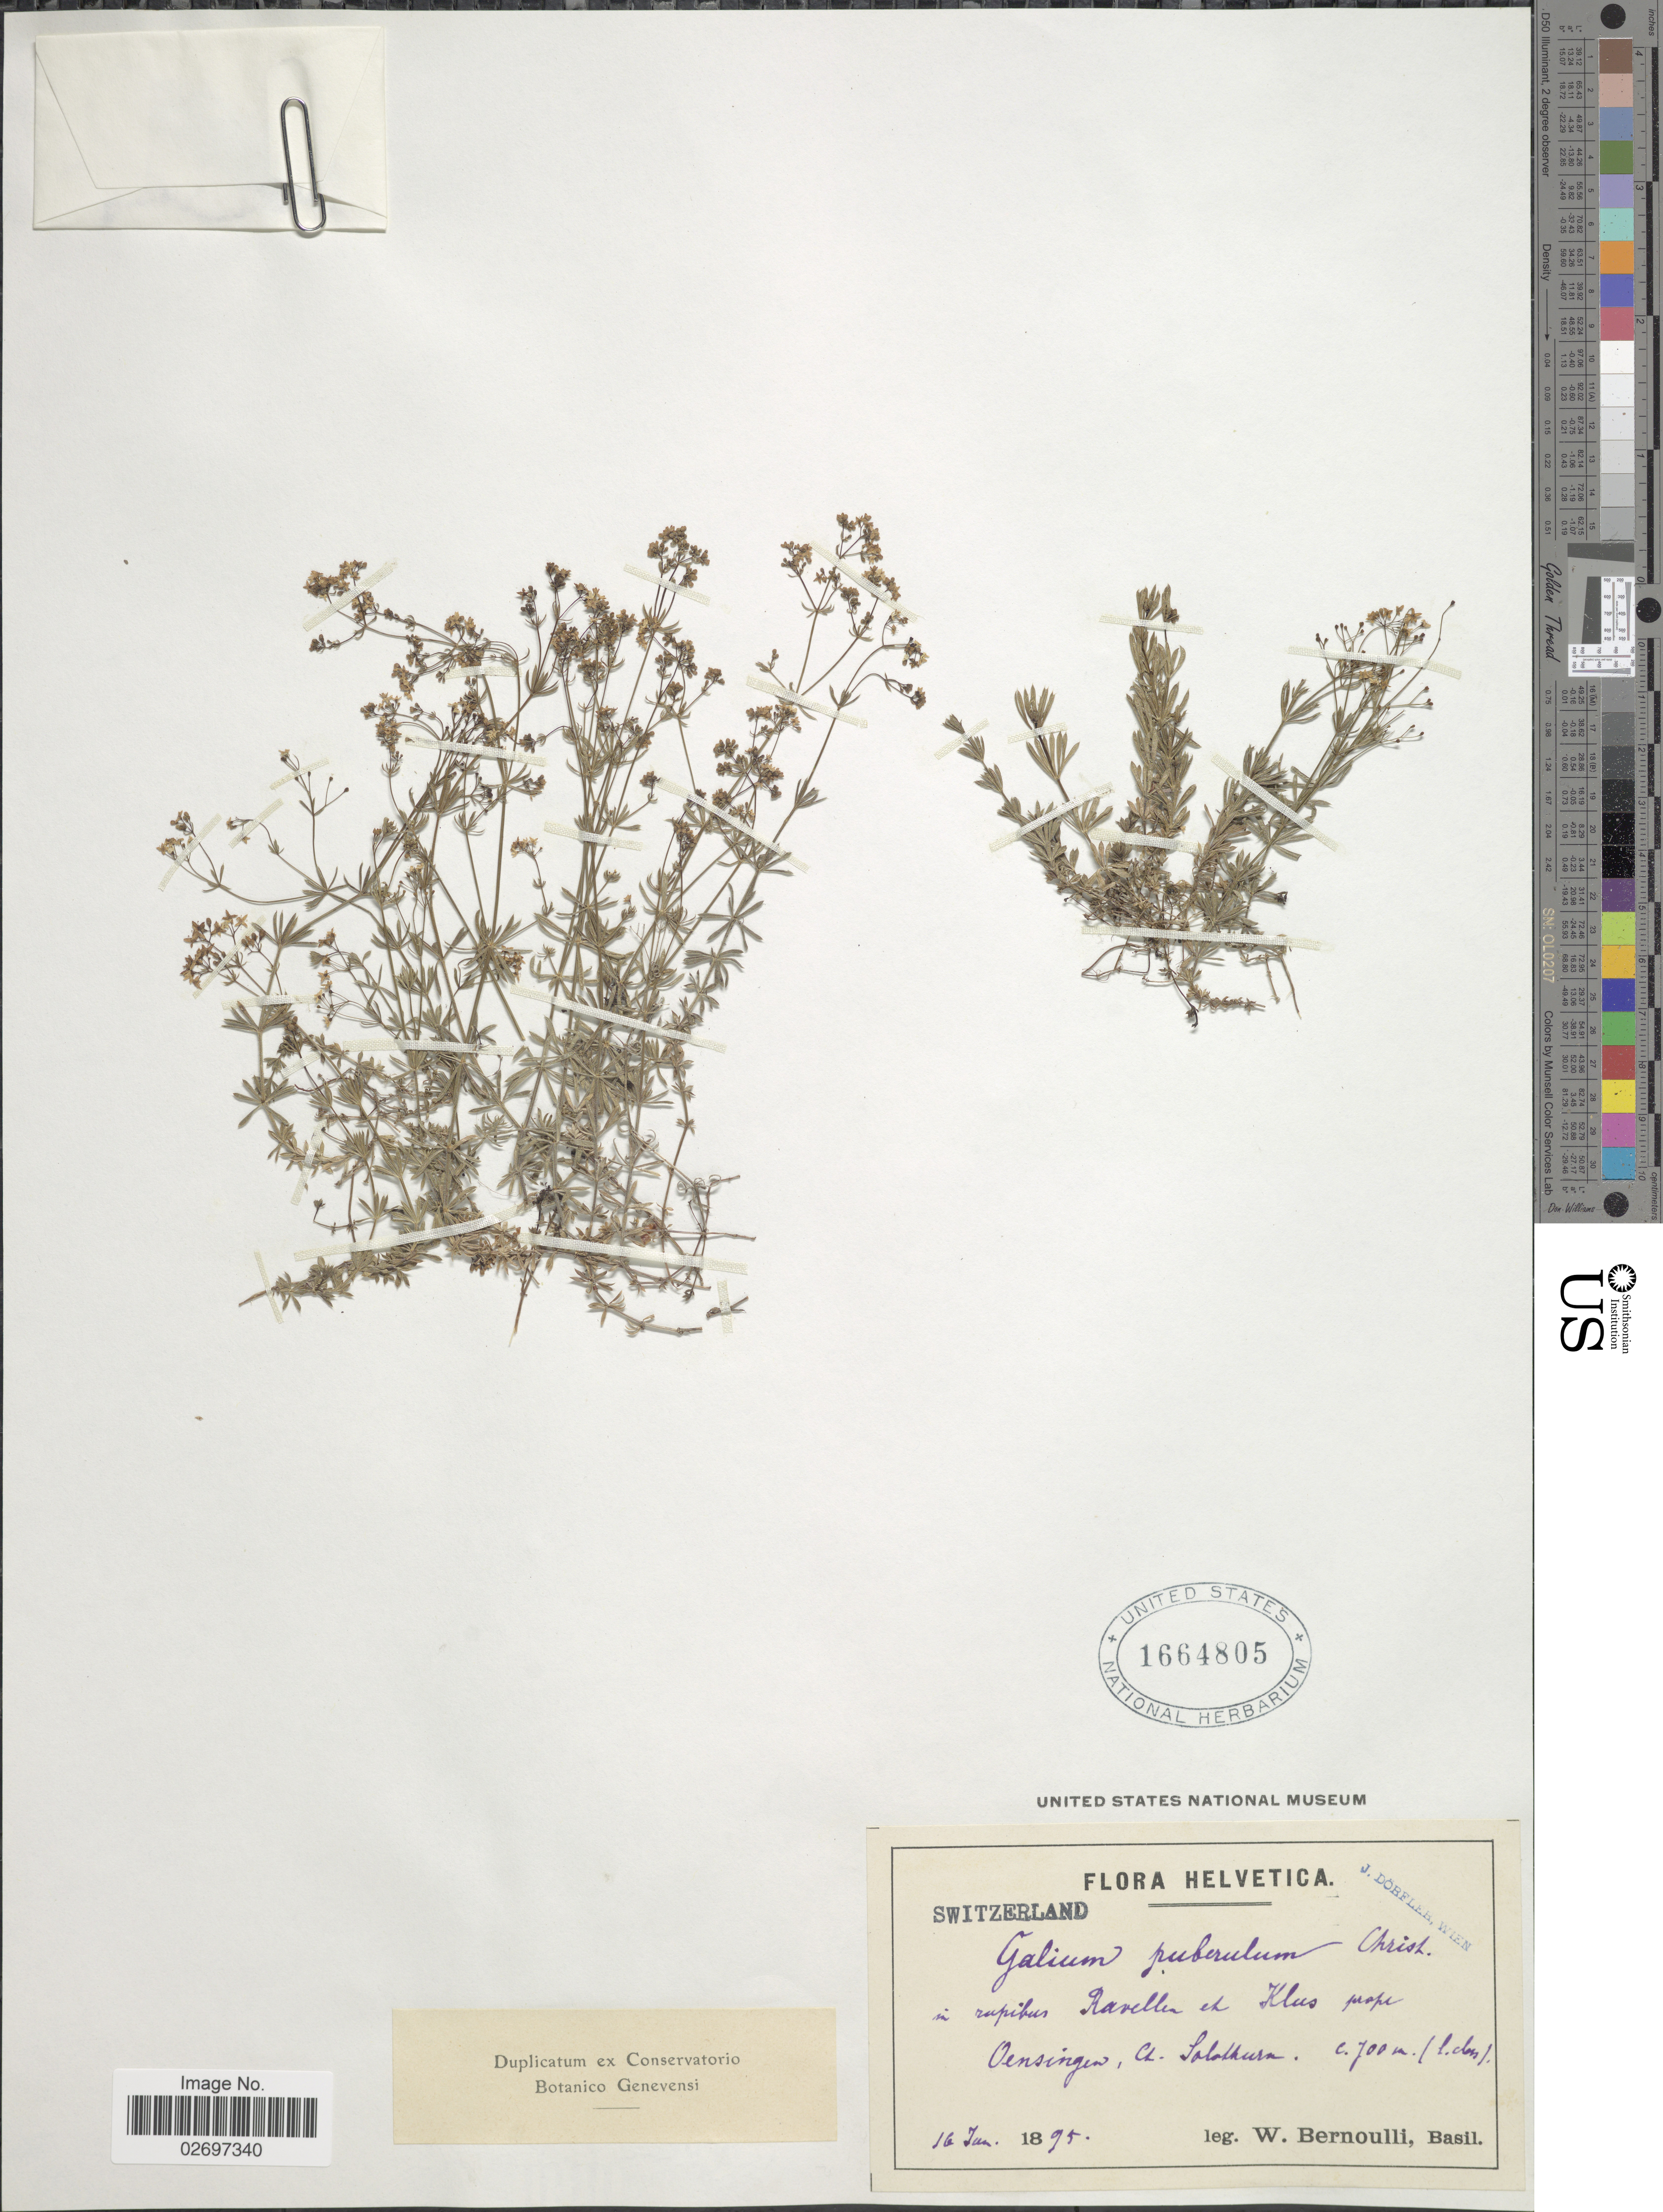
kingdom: Plantae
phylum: Tracheophyta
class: Magnoliopsida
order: Gentianales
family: Rubiaceae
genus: Galium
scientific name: Galium puberulum Christ. ined.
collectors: W. Bernoulli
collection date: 1895-01-16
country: Switzerland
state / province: Solothurn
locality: Helvetica. Ravellen et Klus prope Oensingen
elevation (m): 700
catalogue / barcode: US 1664805